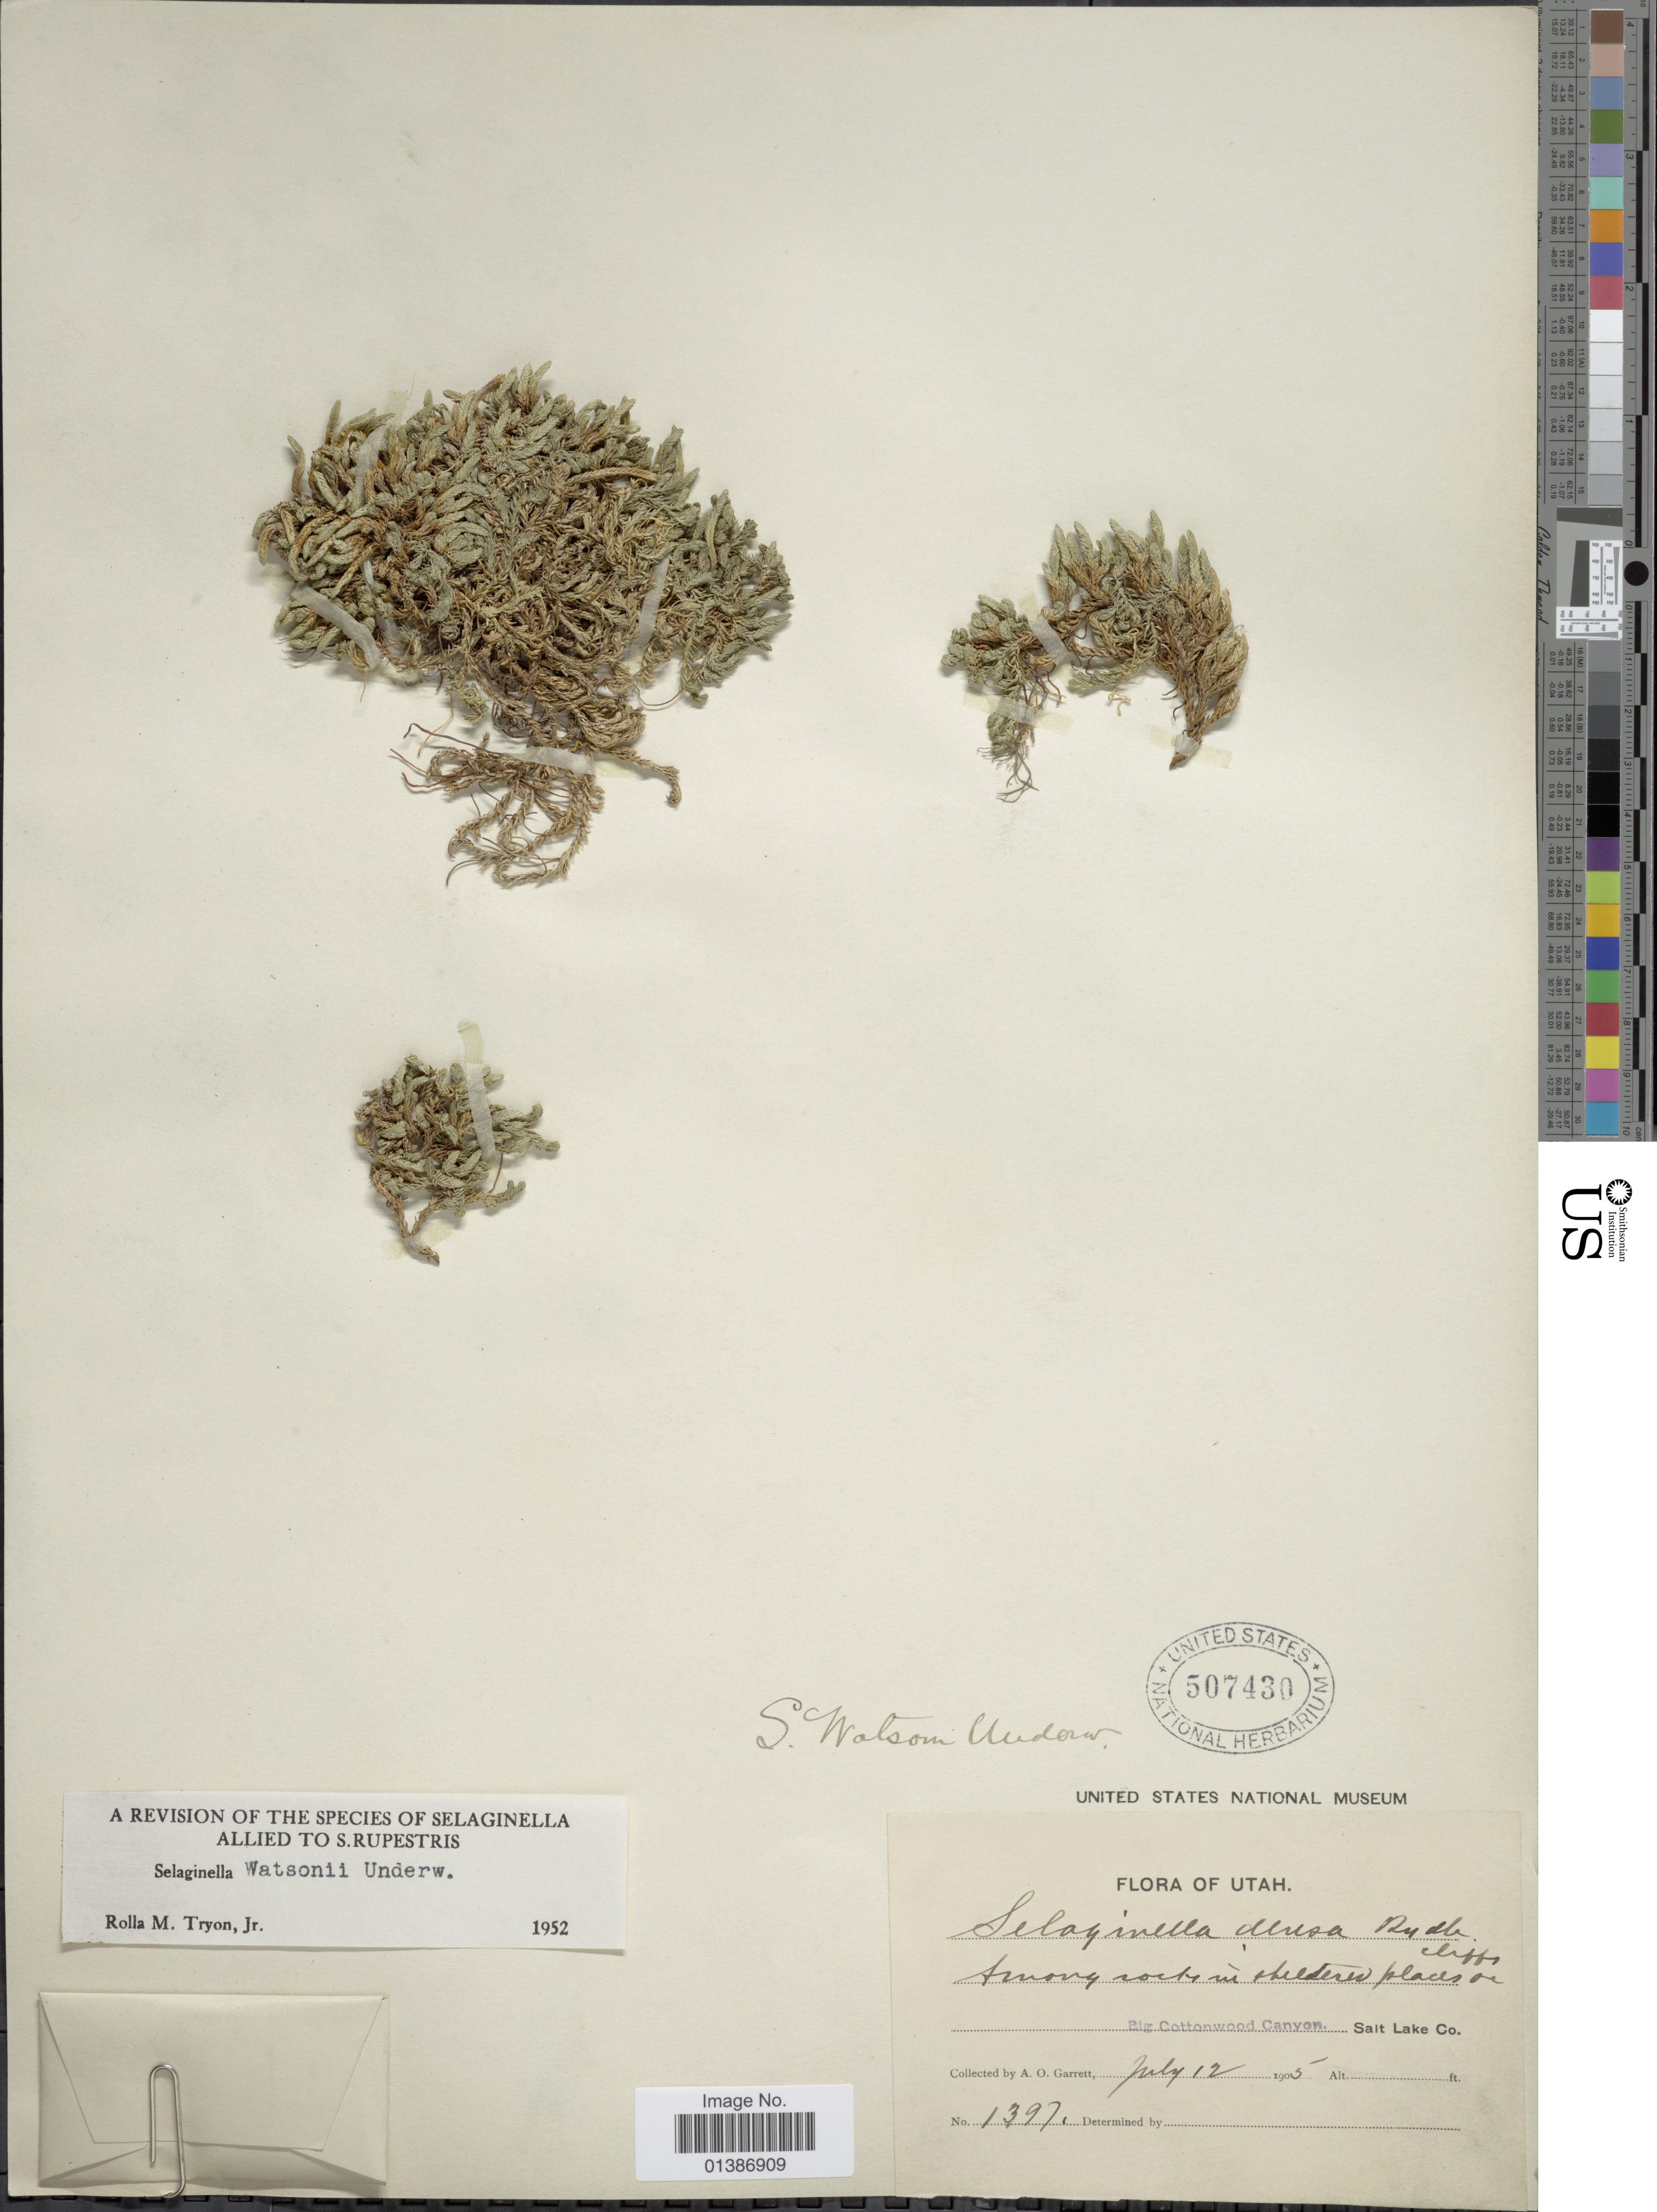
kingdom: Plantae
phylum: Tracheophyta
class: Lycopodiopsida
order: Selaginellales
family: Selaginellaceae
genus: Selaginella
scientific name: Selaginella watsonii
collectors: A. O. Garrett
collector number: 1397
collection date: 1905-07-12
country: United States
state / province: Utah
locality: Big Cottonwood Canyon, Salt Lake Co.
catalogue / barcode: US 507430